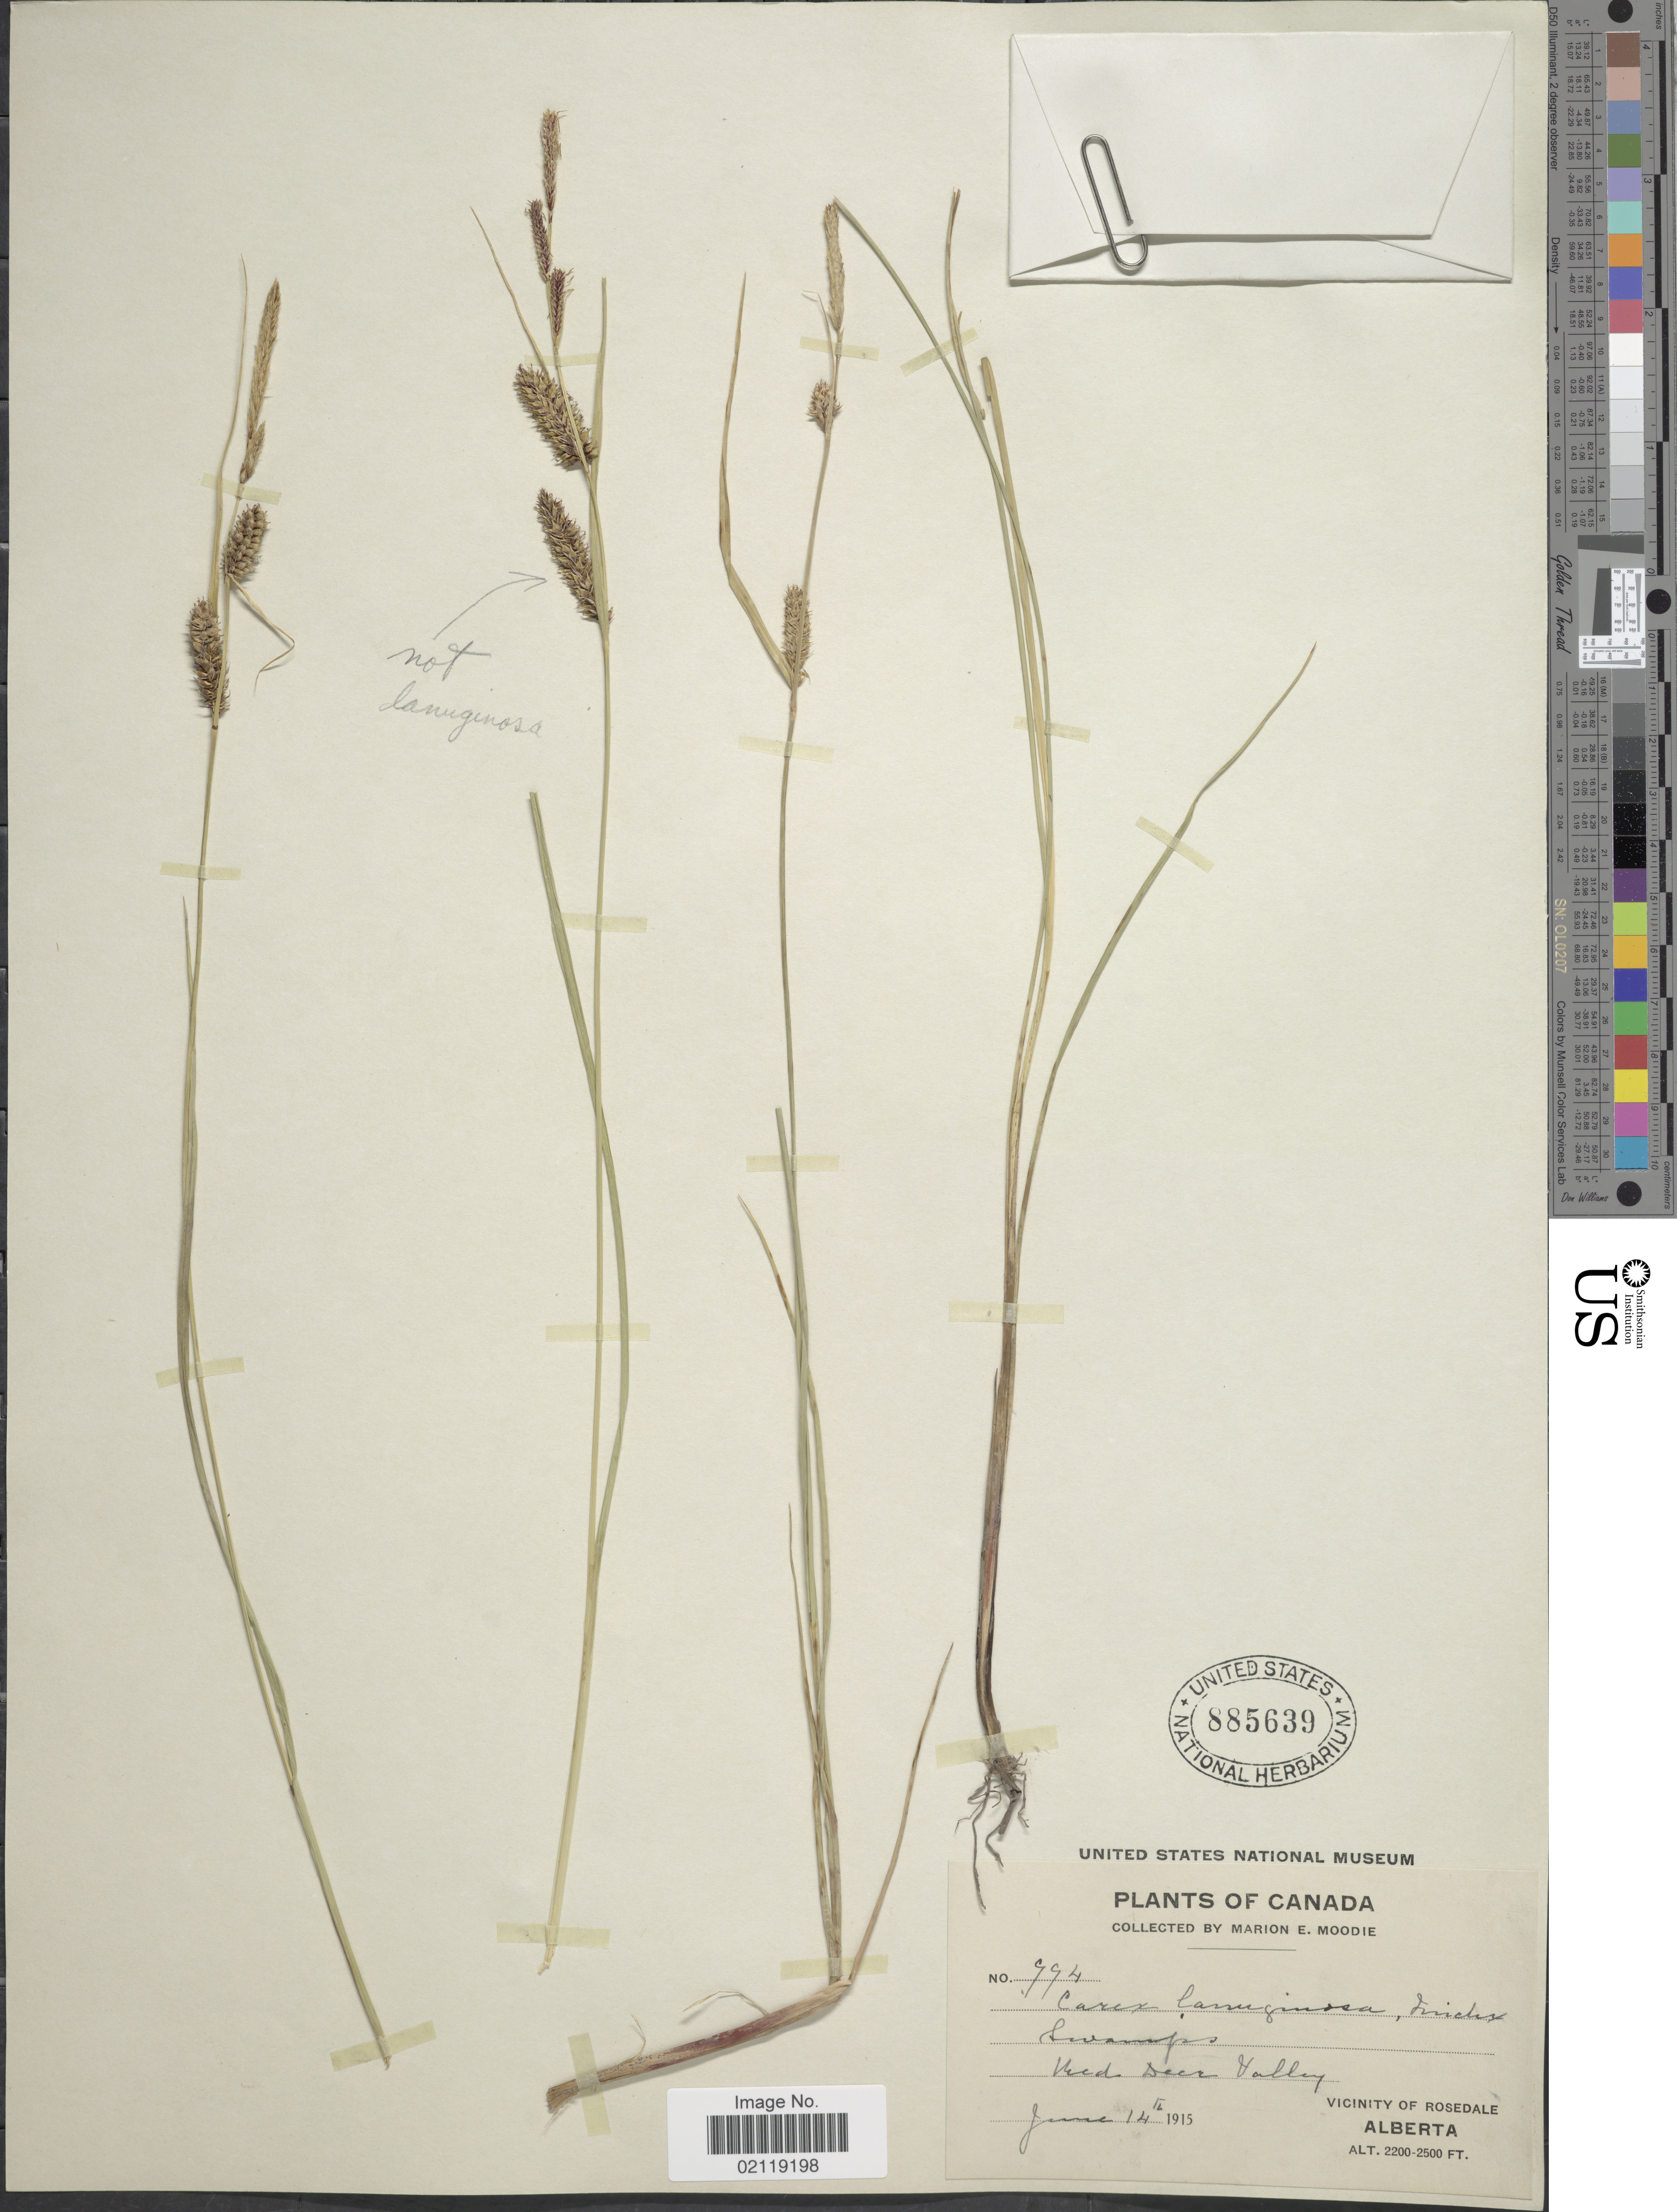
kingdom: Plantae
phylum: Tracheophyta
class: Liliopsida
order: Poales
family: Cyperaceae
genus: Carex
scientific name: Carex pellita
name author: Muhl. ex Willd.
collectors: M. E. Moodie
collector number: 794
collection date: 1915-06-14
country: Canada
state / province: Alberta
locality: Swamps. Red Deer Valley. Vicinity of Rosedale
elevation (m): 671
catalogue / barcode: US 885639